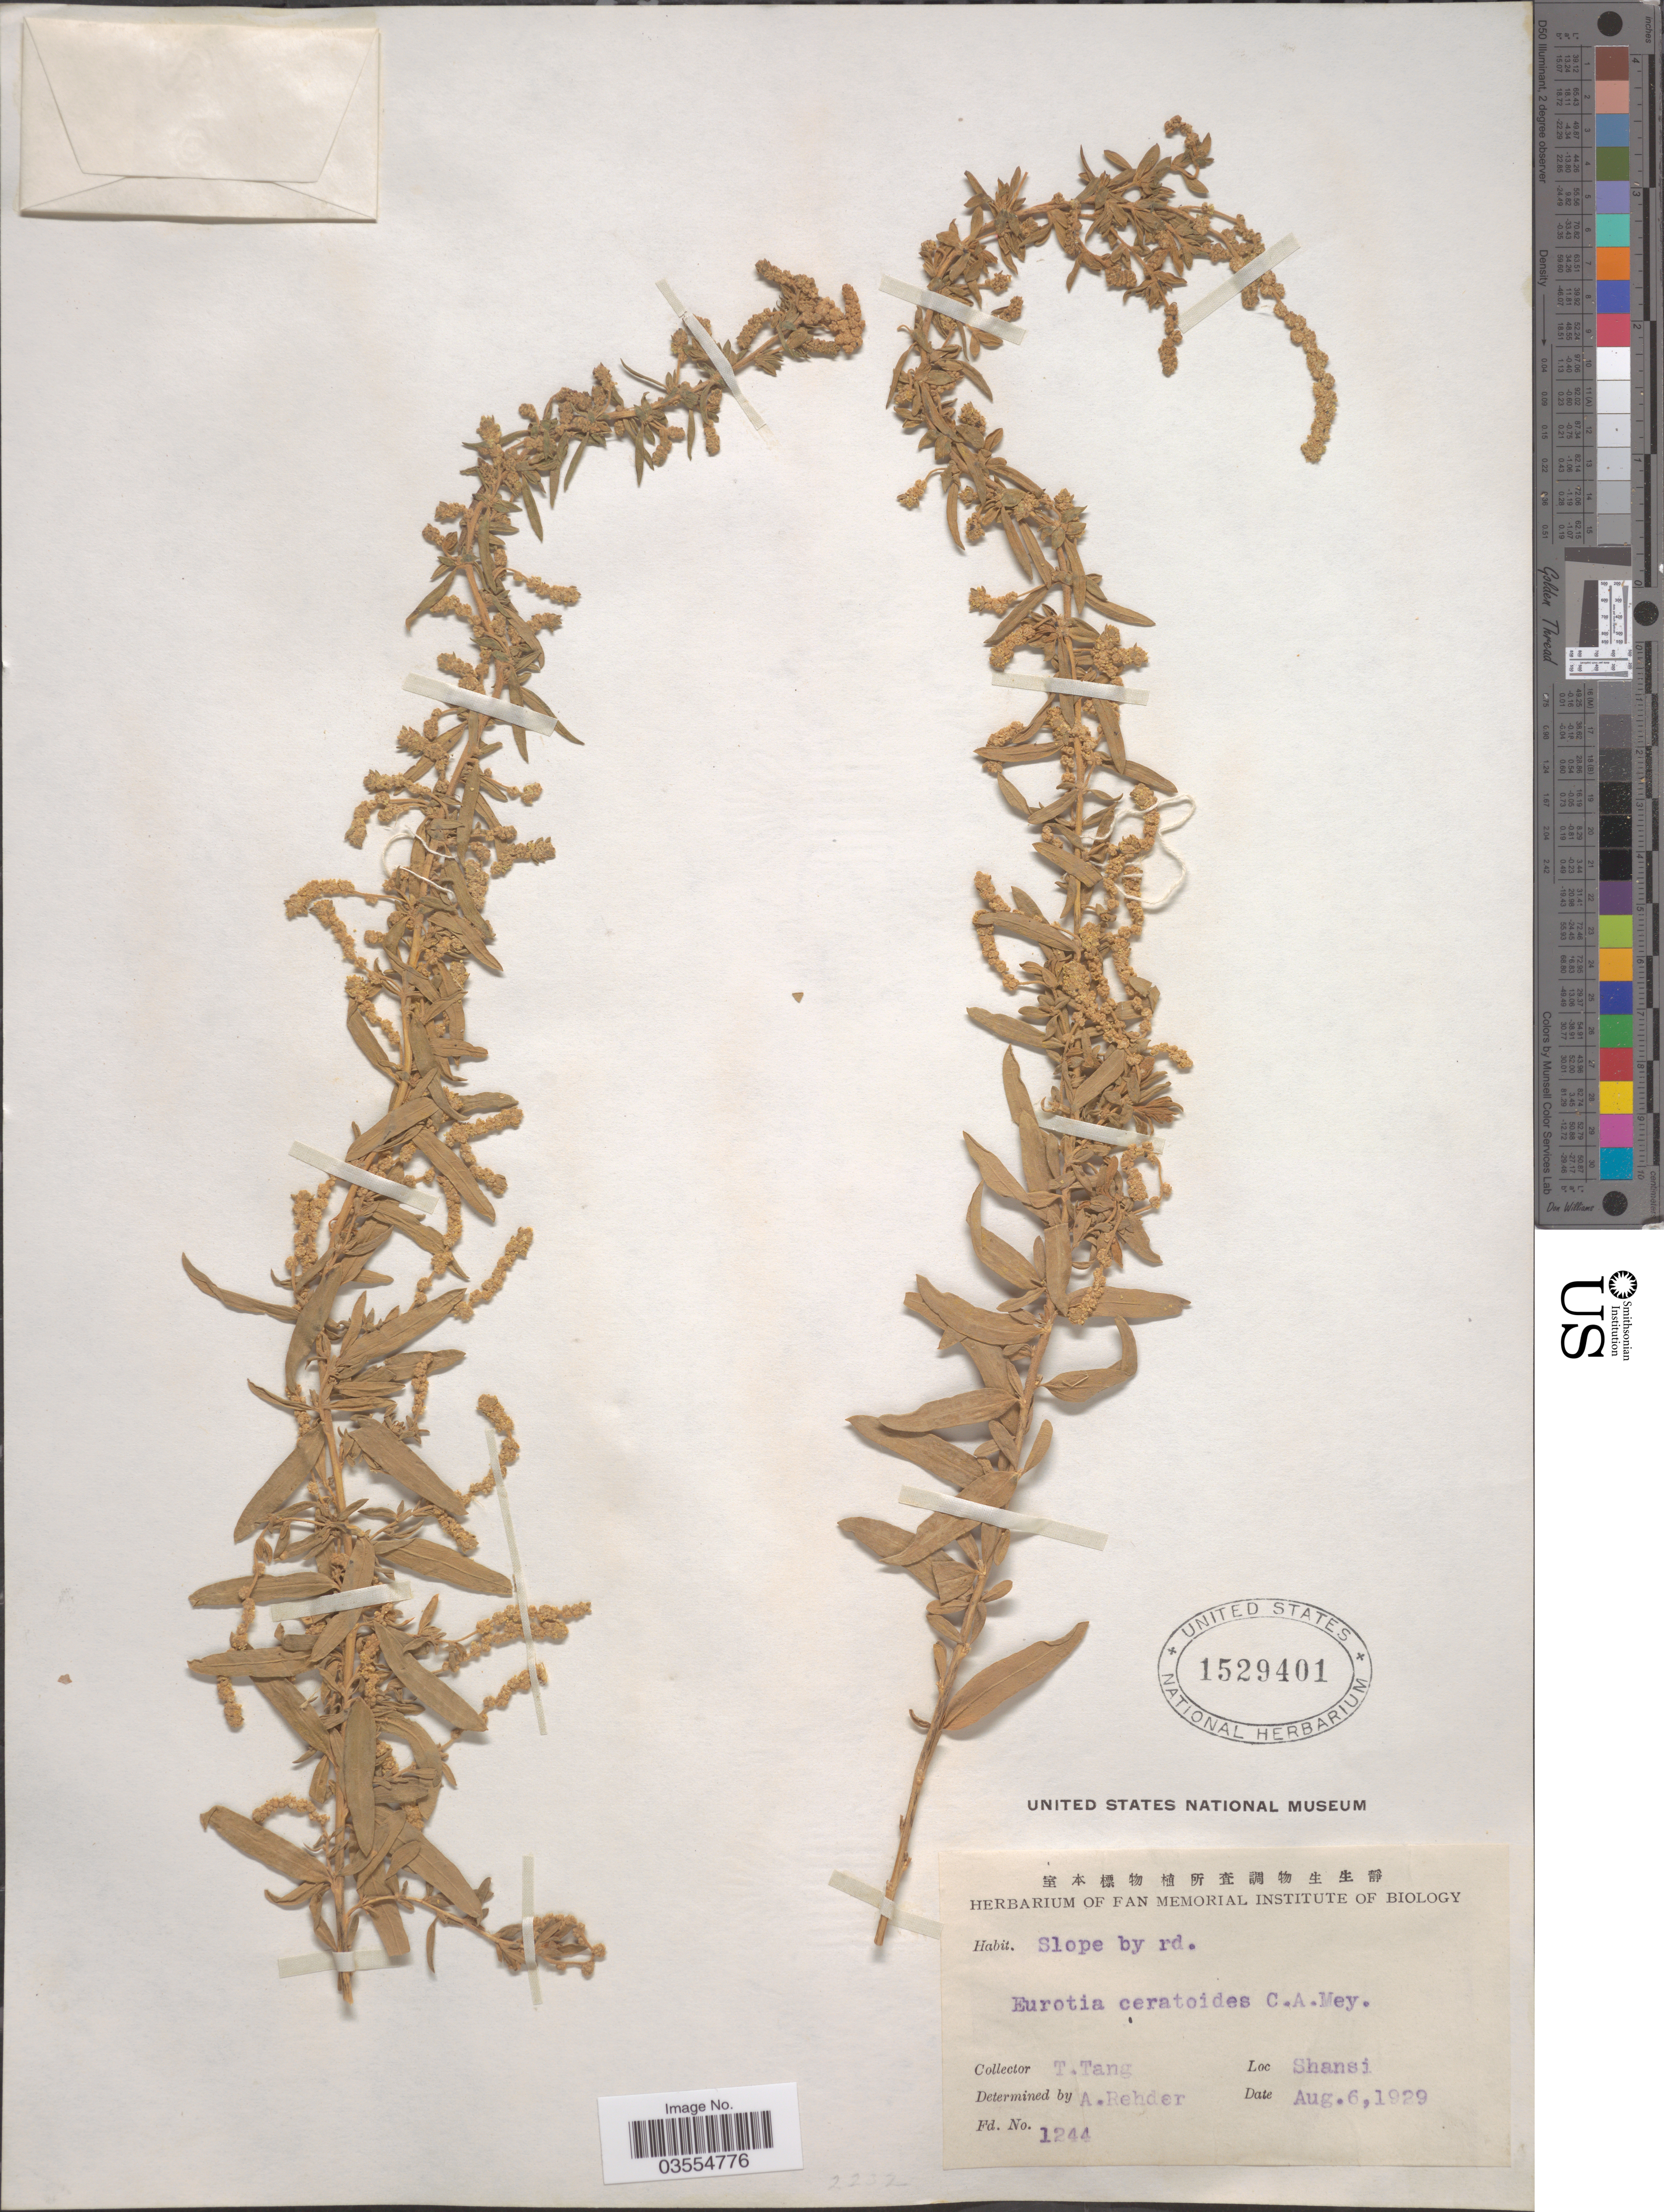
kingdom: Plantae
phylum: Tracheophyta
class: Magnoliopsida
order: Caryophyllales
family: Amaranthaceae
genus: Krascheninnikovia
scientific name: Krascheninnikovia ceratoides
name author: (L.) Gueldenst.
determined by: U.S. National Herbarium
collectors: T. Tang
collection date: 1929-08-06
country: China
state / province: Shanxi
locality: Shansi.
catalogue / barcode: US 1529401